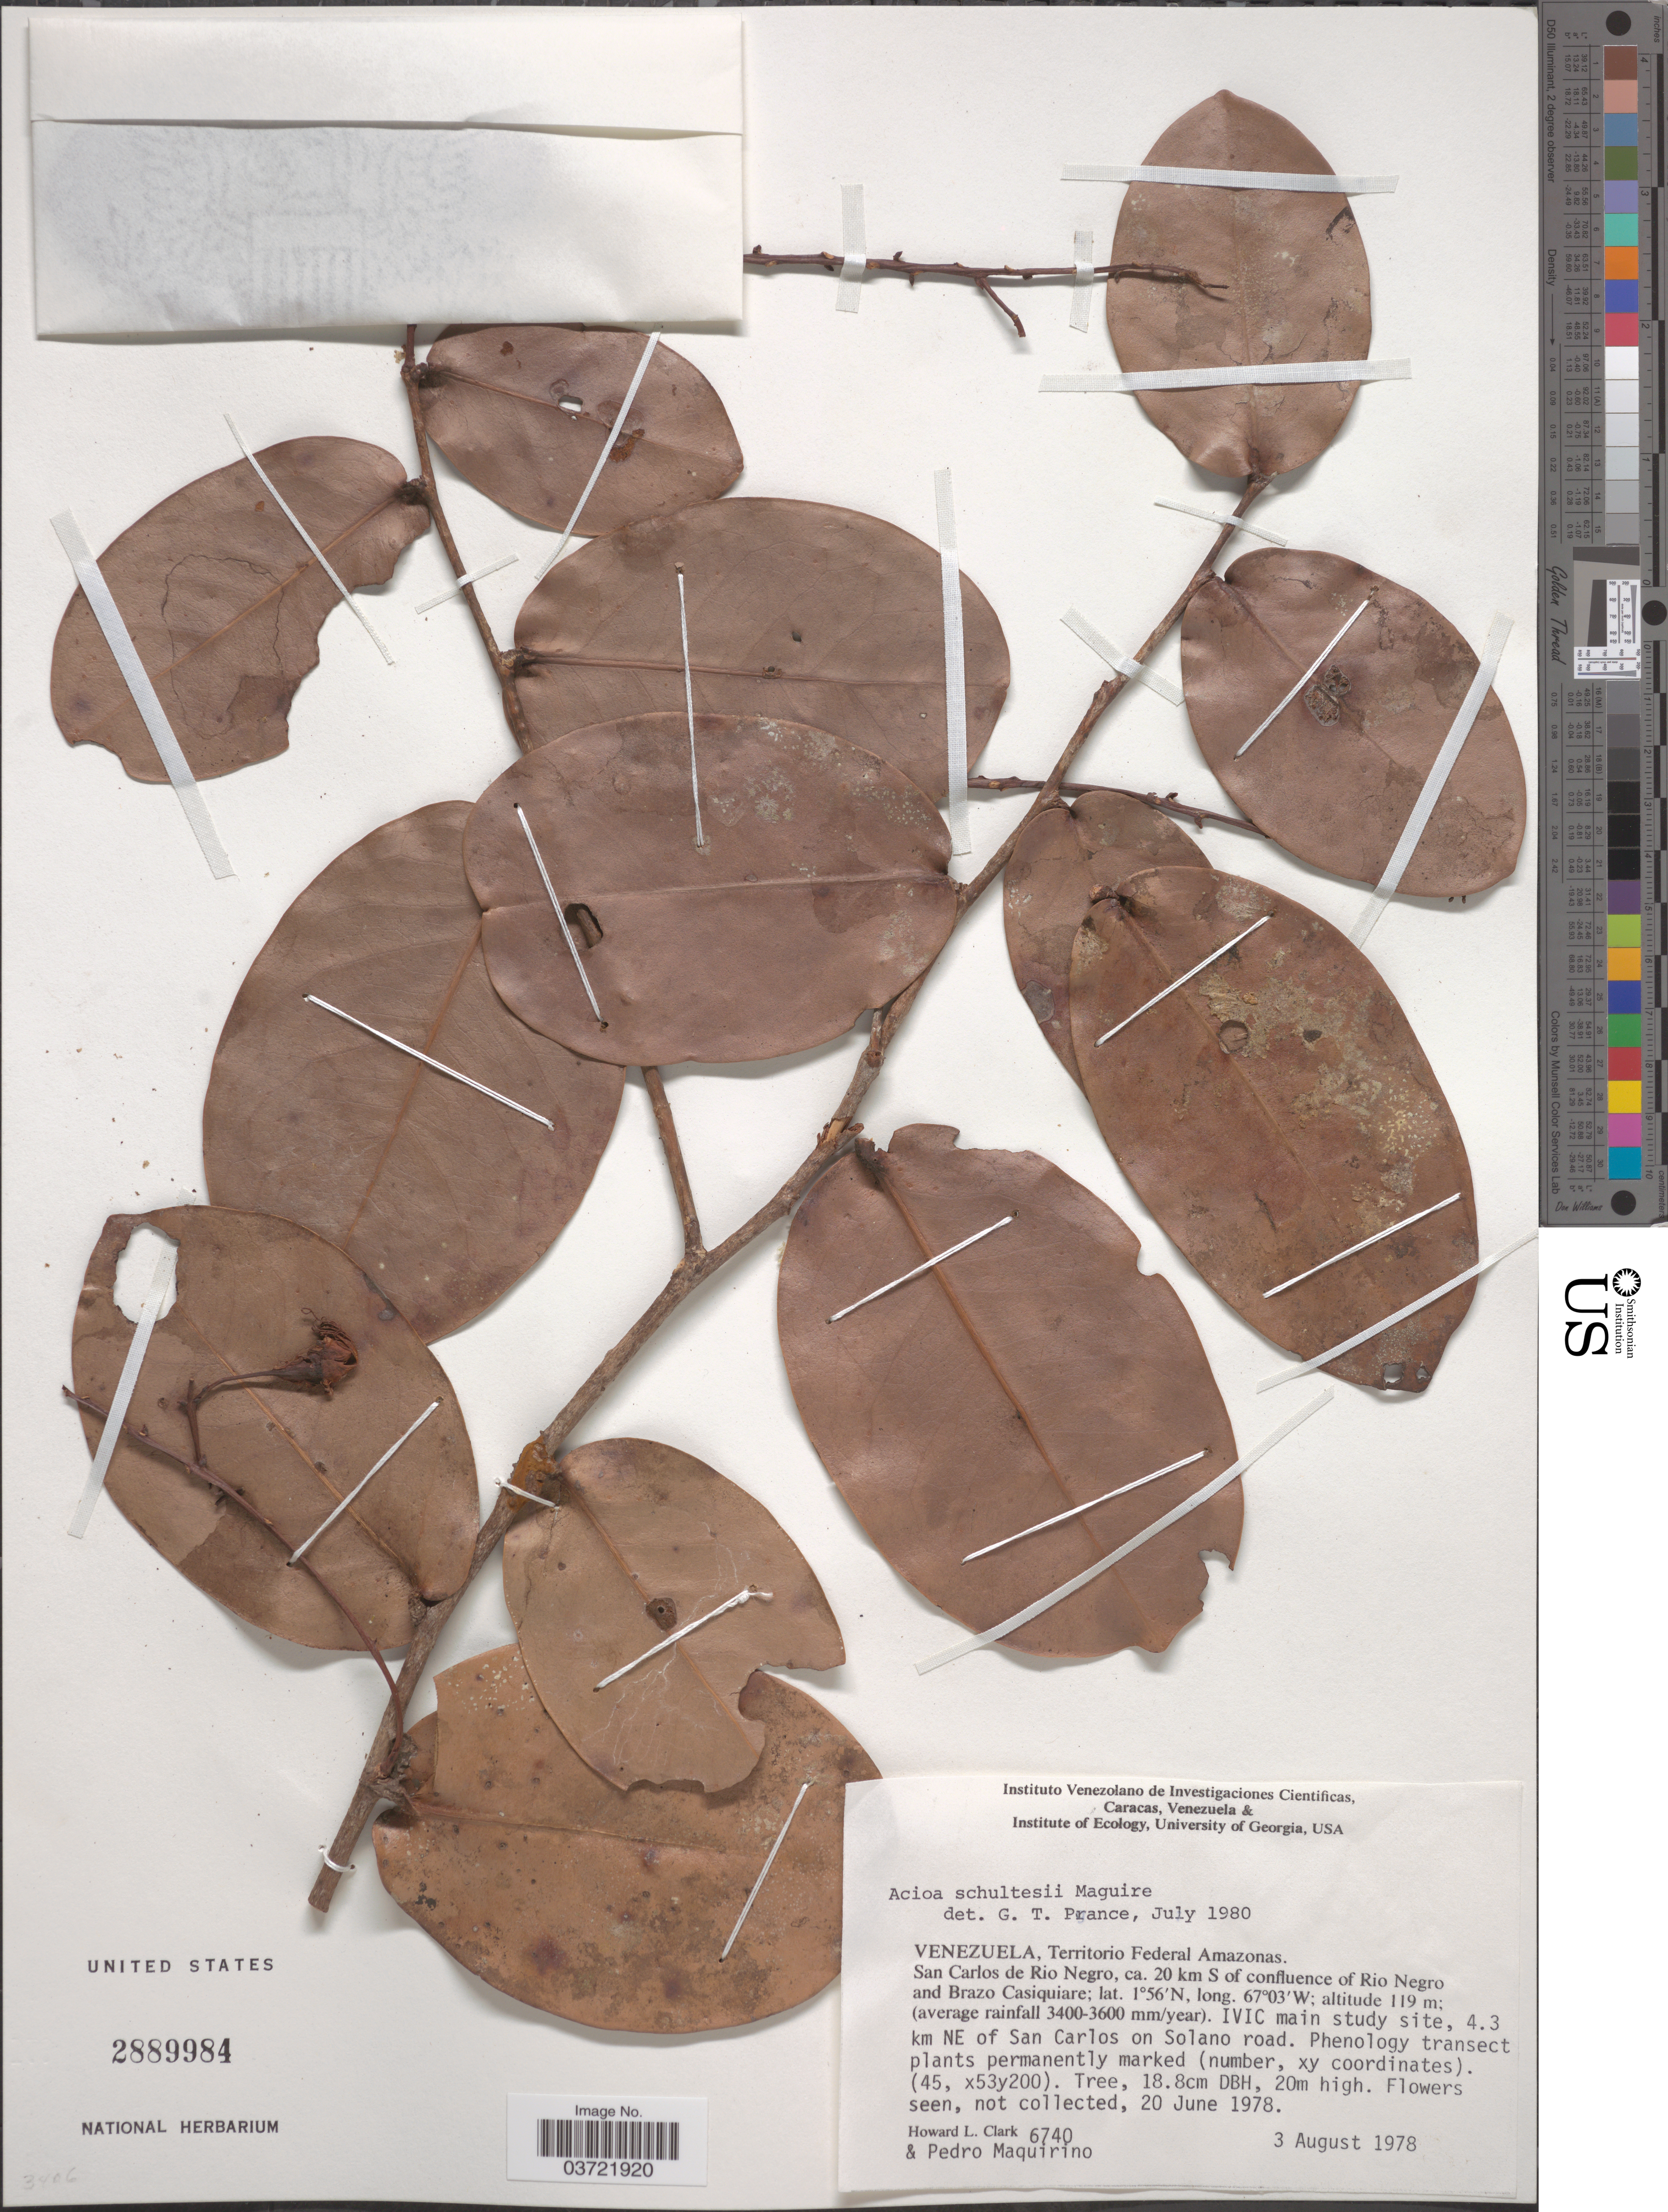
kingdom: Plantae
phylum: Tracheophyta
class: Magnoliopsida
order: Malpighiales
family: Chrysobalanaceae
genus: Acioa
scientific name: Acioa schultesii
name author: Maguire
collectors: H. L. Clark & P. Maquirino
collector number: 6740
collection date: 1978-08-03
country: Venezuela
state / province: Amazonas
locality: Territorio Federal Amazonas. San Carlos de Rio Negro, ca. 20 km S of confluence of Rio Negro and Brazo Casiquiare. IVIC main study site, 4.3 km NE on Solano road.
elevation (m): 119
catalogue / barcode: US 2889984